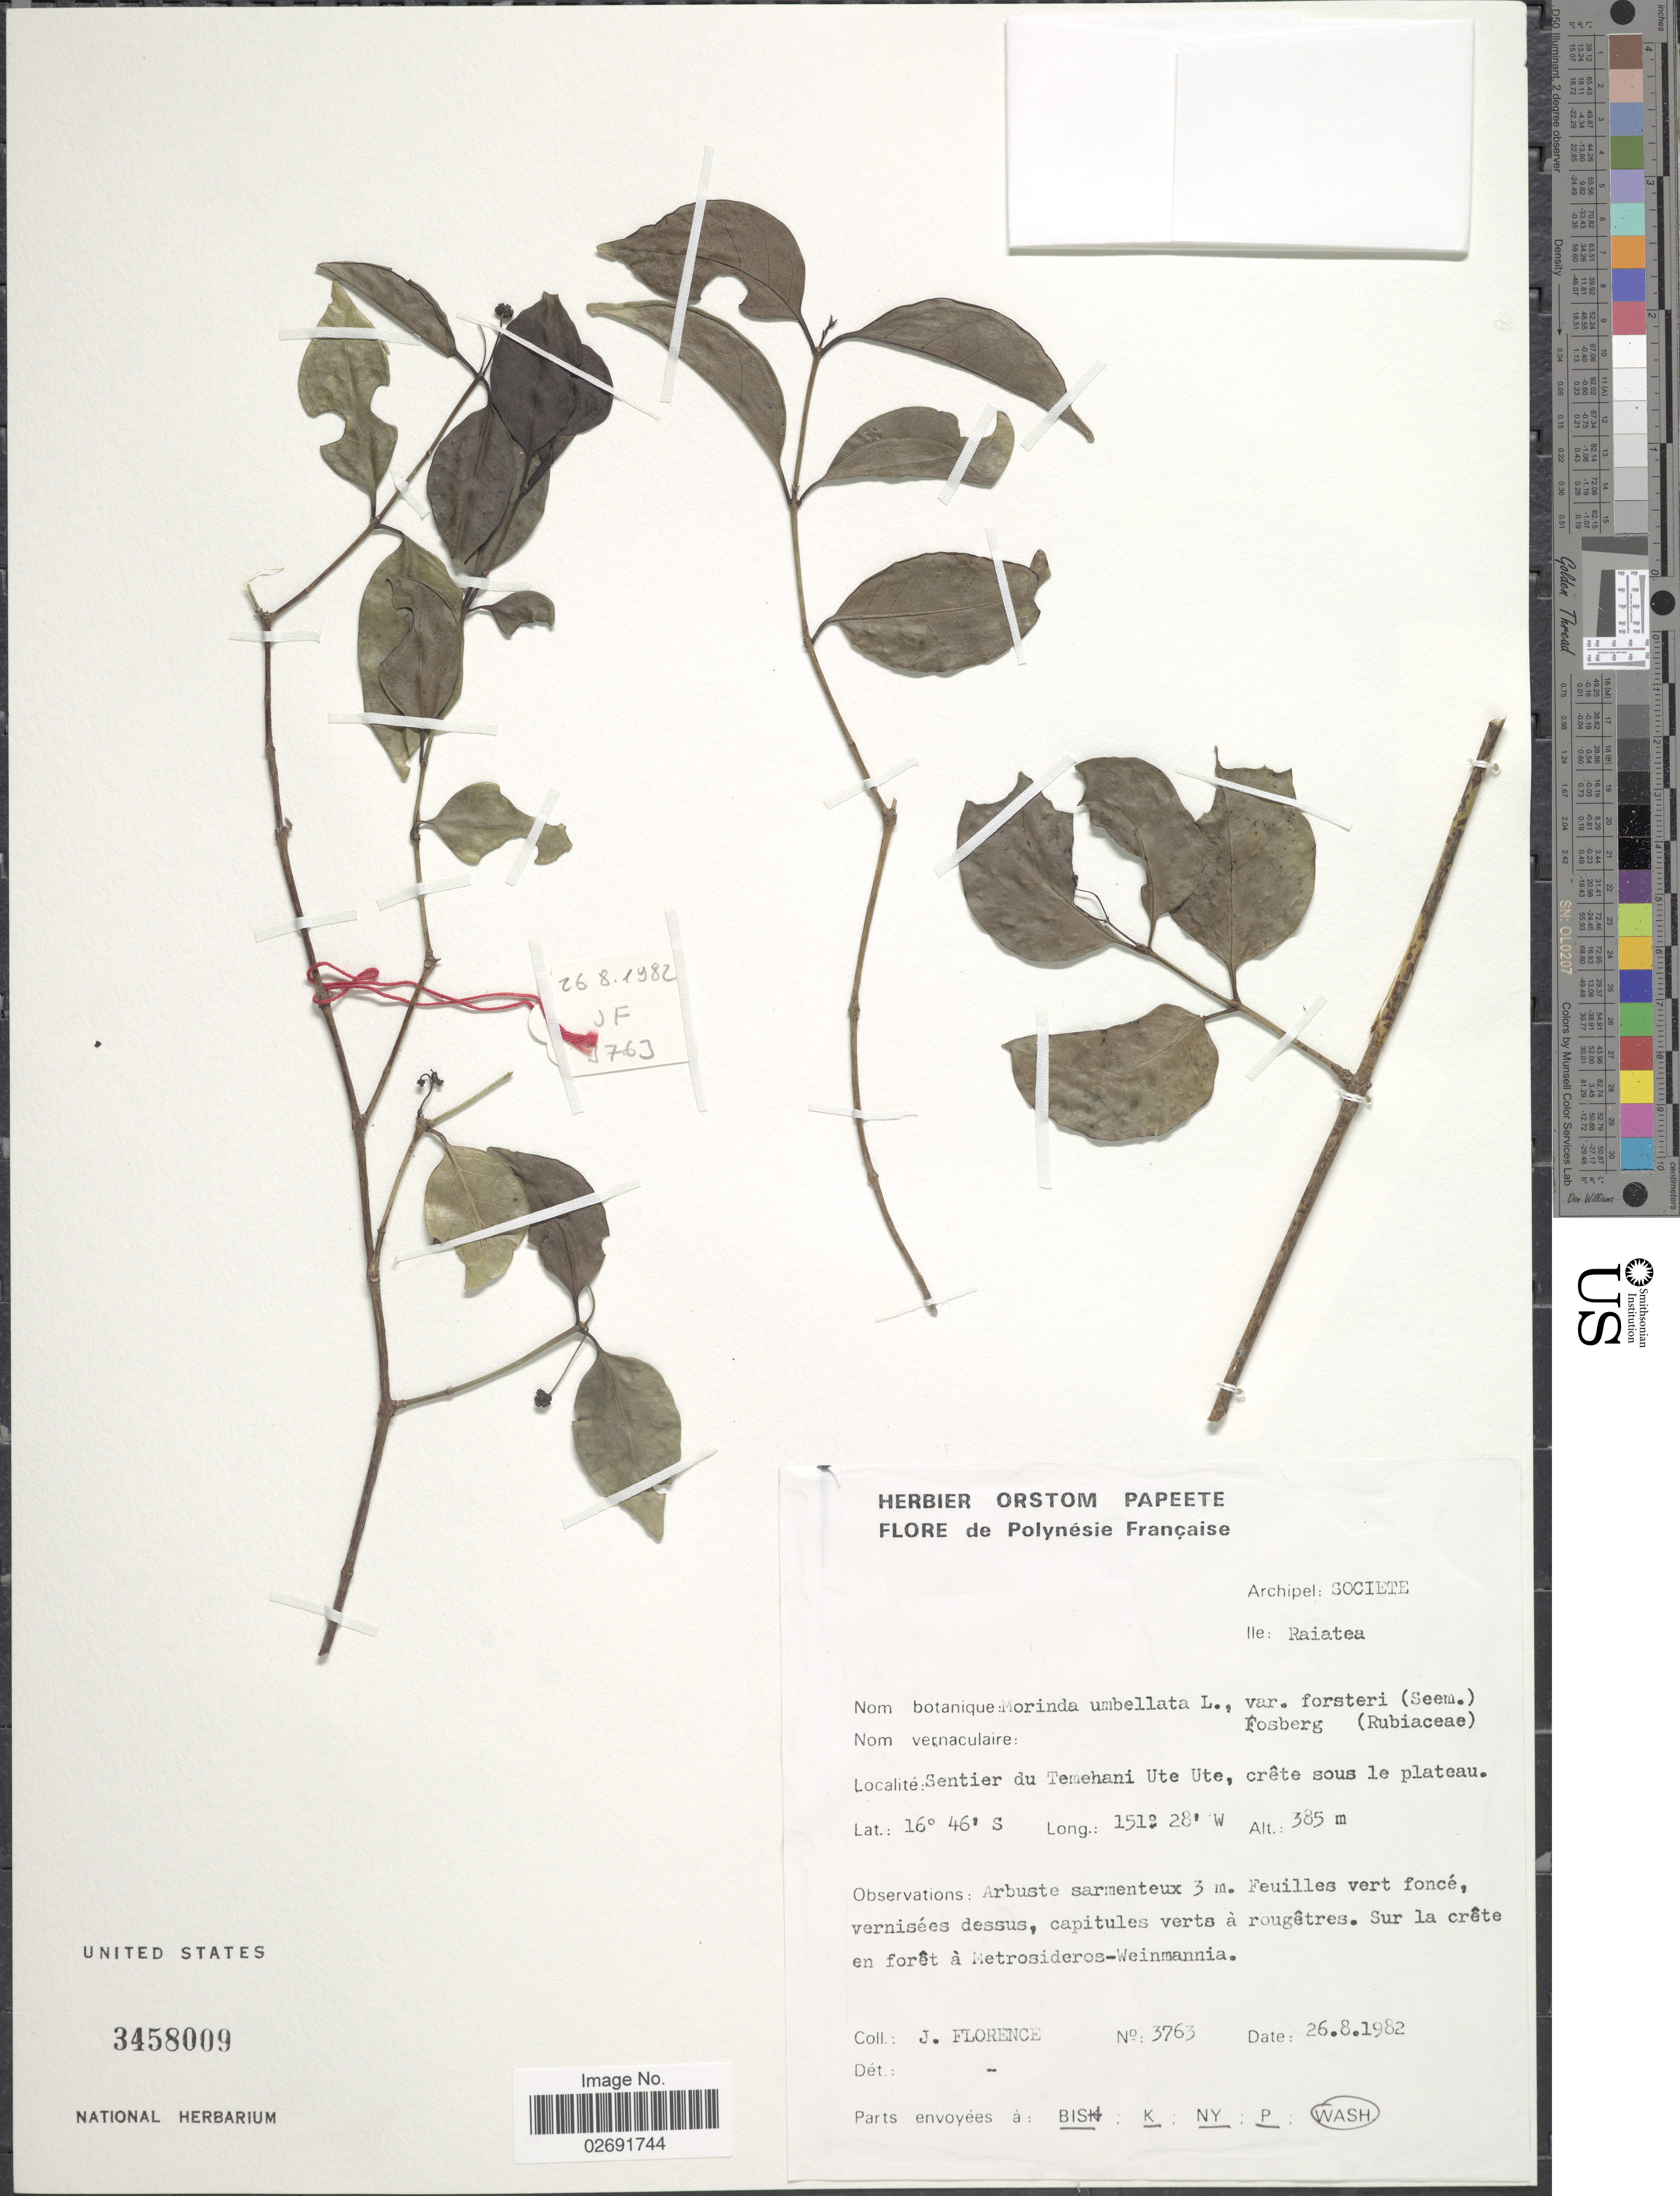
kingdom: Plantae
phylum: Tracheophyta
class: Magnoliopsida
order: Gentianales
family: Rubiaceae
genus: Gynochthodes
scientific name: Gynochthodes umbellata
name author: (L.) Razafim. & B. Bremer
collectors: J. Florence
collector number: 3763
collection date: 1982-08-26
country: French Polynesia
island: Raiatea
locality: Archipel: Societe. Ile: Raiatea. Sentier du Temehani Ute Ute, crete sous le plateau.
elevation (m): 385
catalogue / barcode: US 3458009